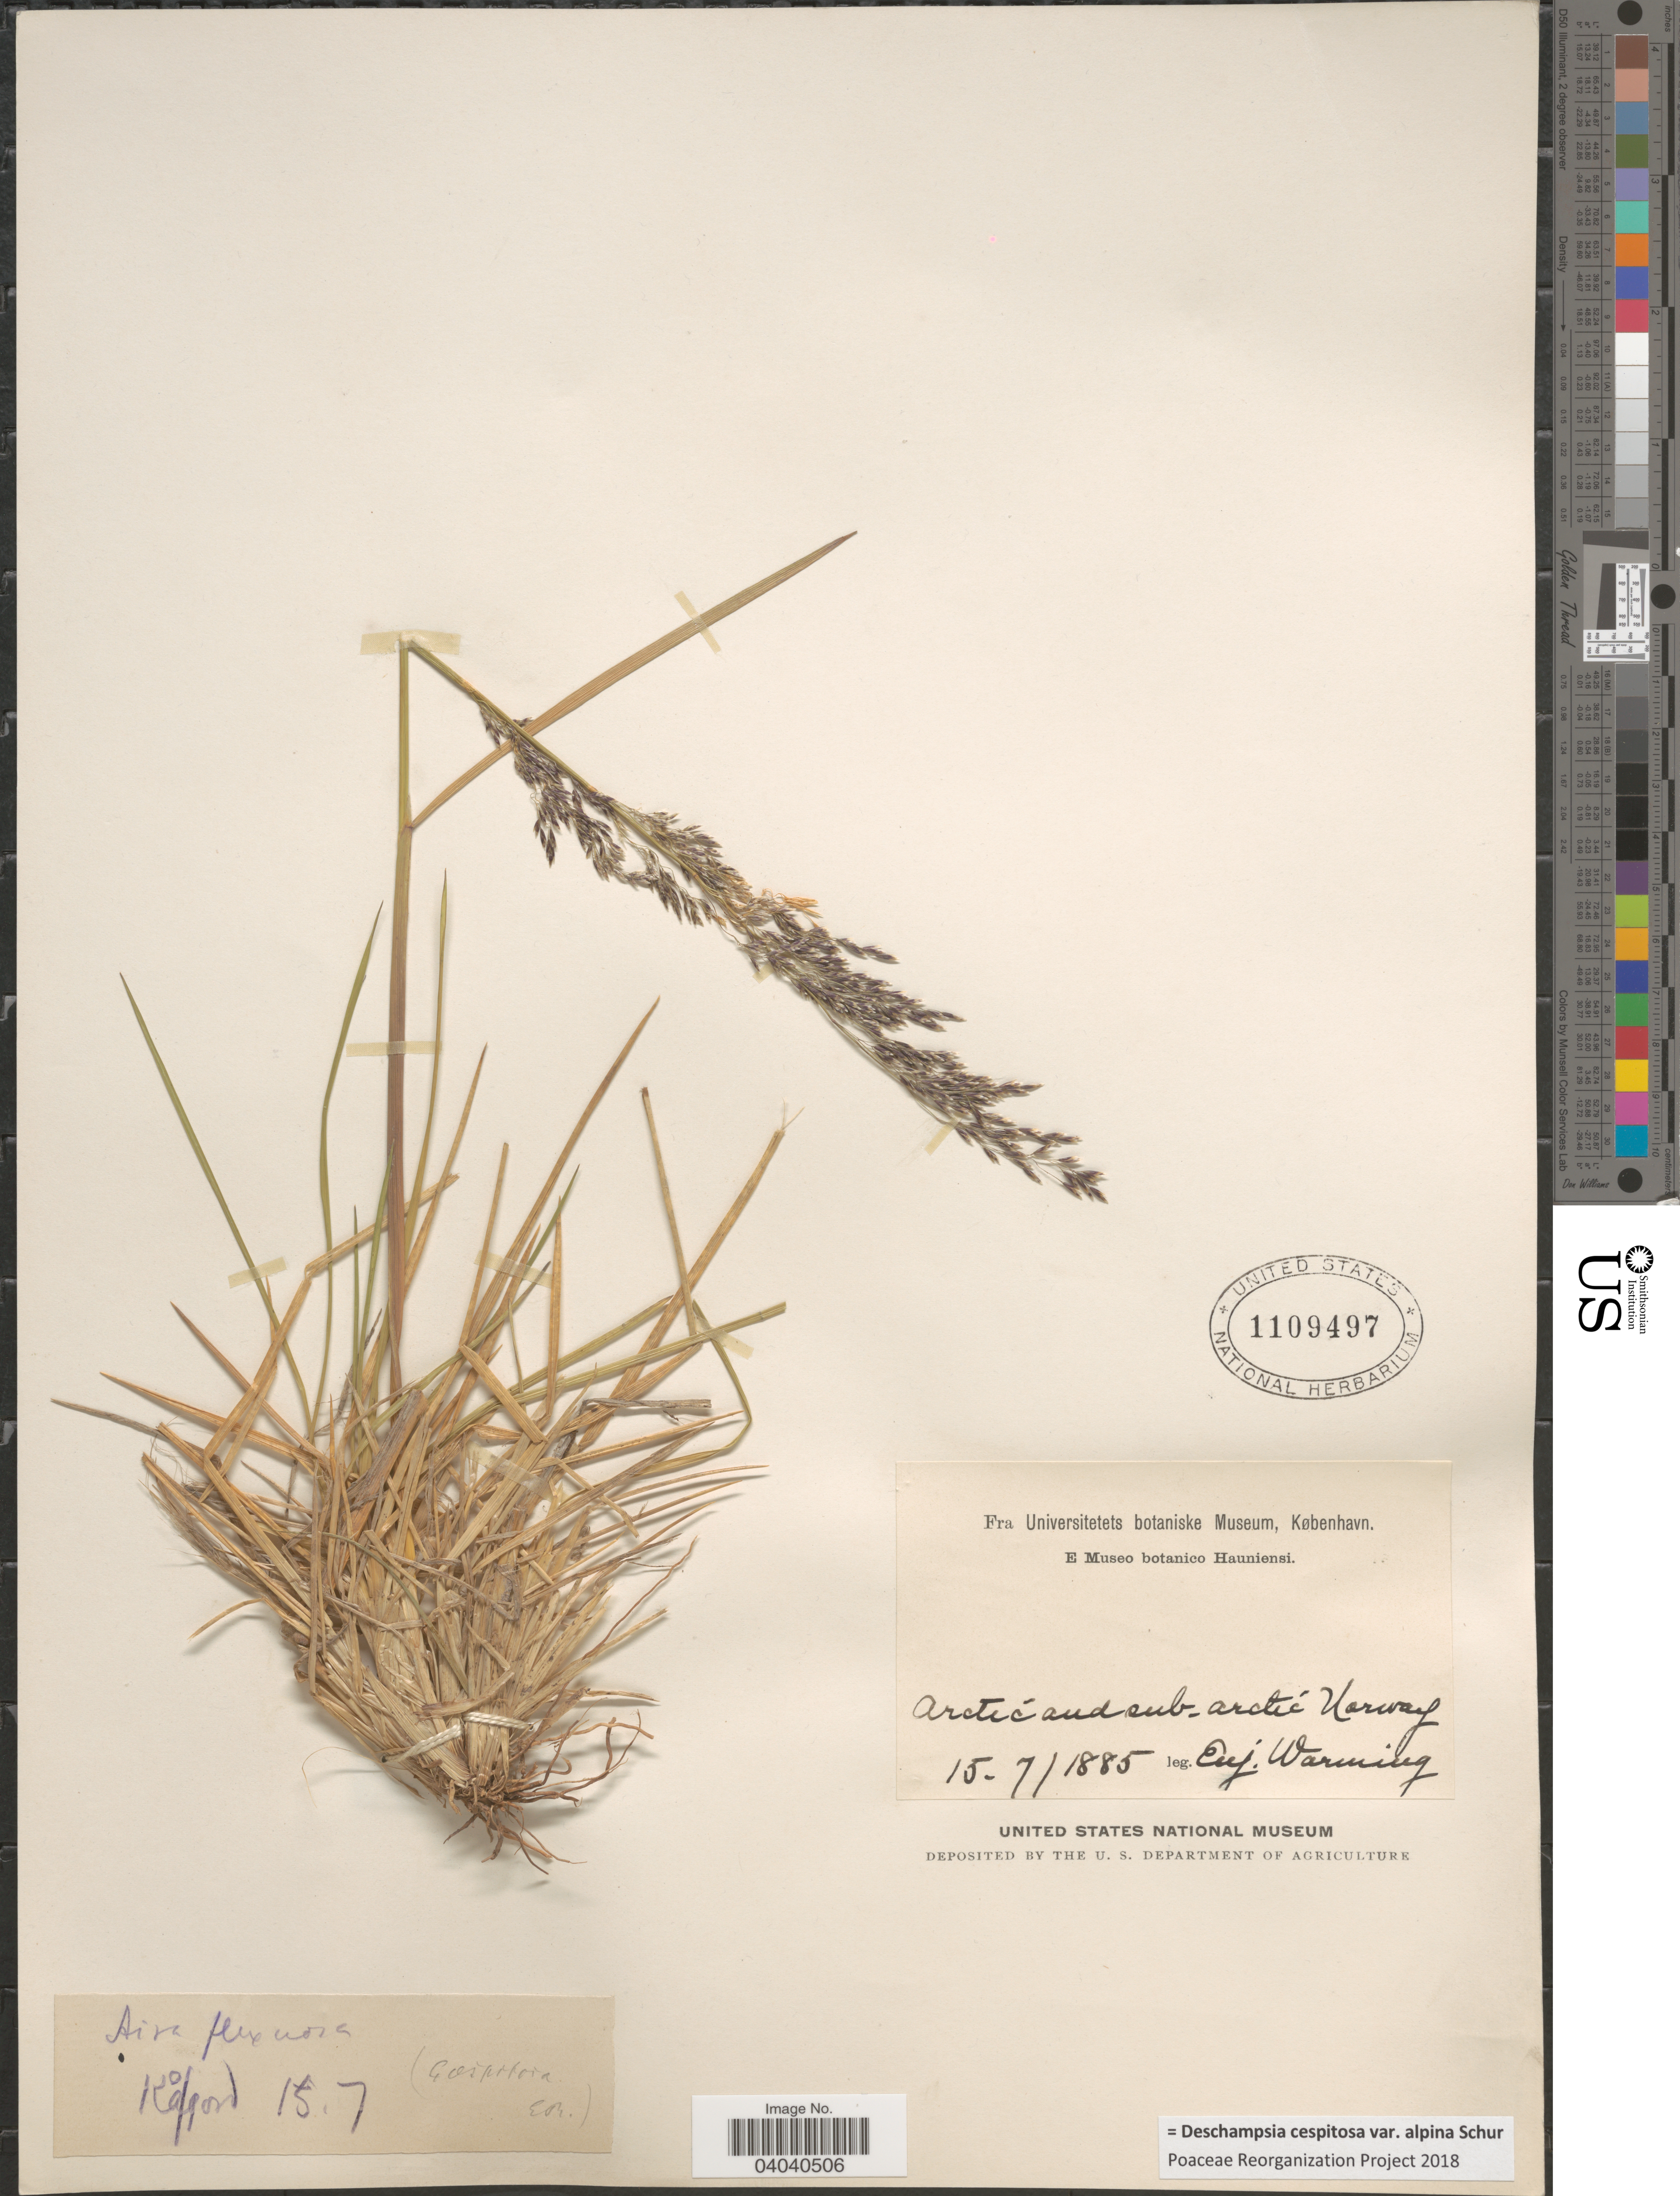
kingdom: Plantae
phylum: Tracheophyta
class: Liliopsida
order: Poales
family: Poaceae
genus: Deschampsia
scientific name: Deschampsia cespitosa var. alpina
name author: Vasey ex W.J. Beal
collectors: E. Warming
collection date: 1885-07-15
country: Norway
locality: Kåfjord. Arctic and sub - arctic Norway.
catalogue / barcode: US 1109497